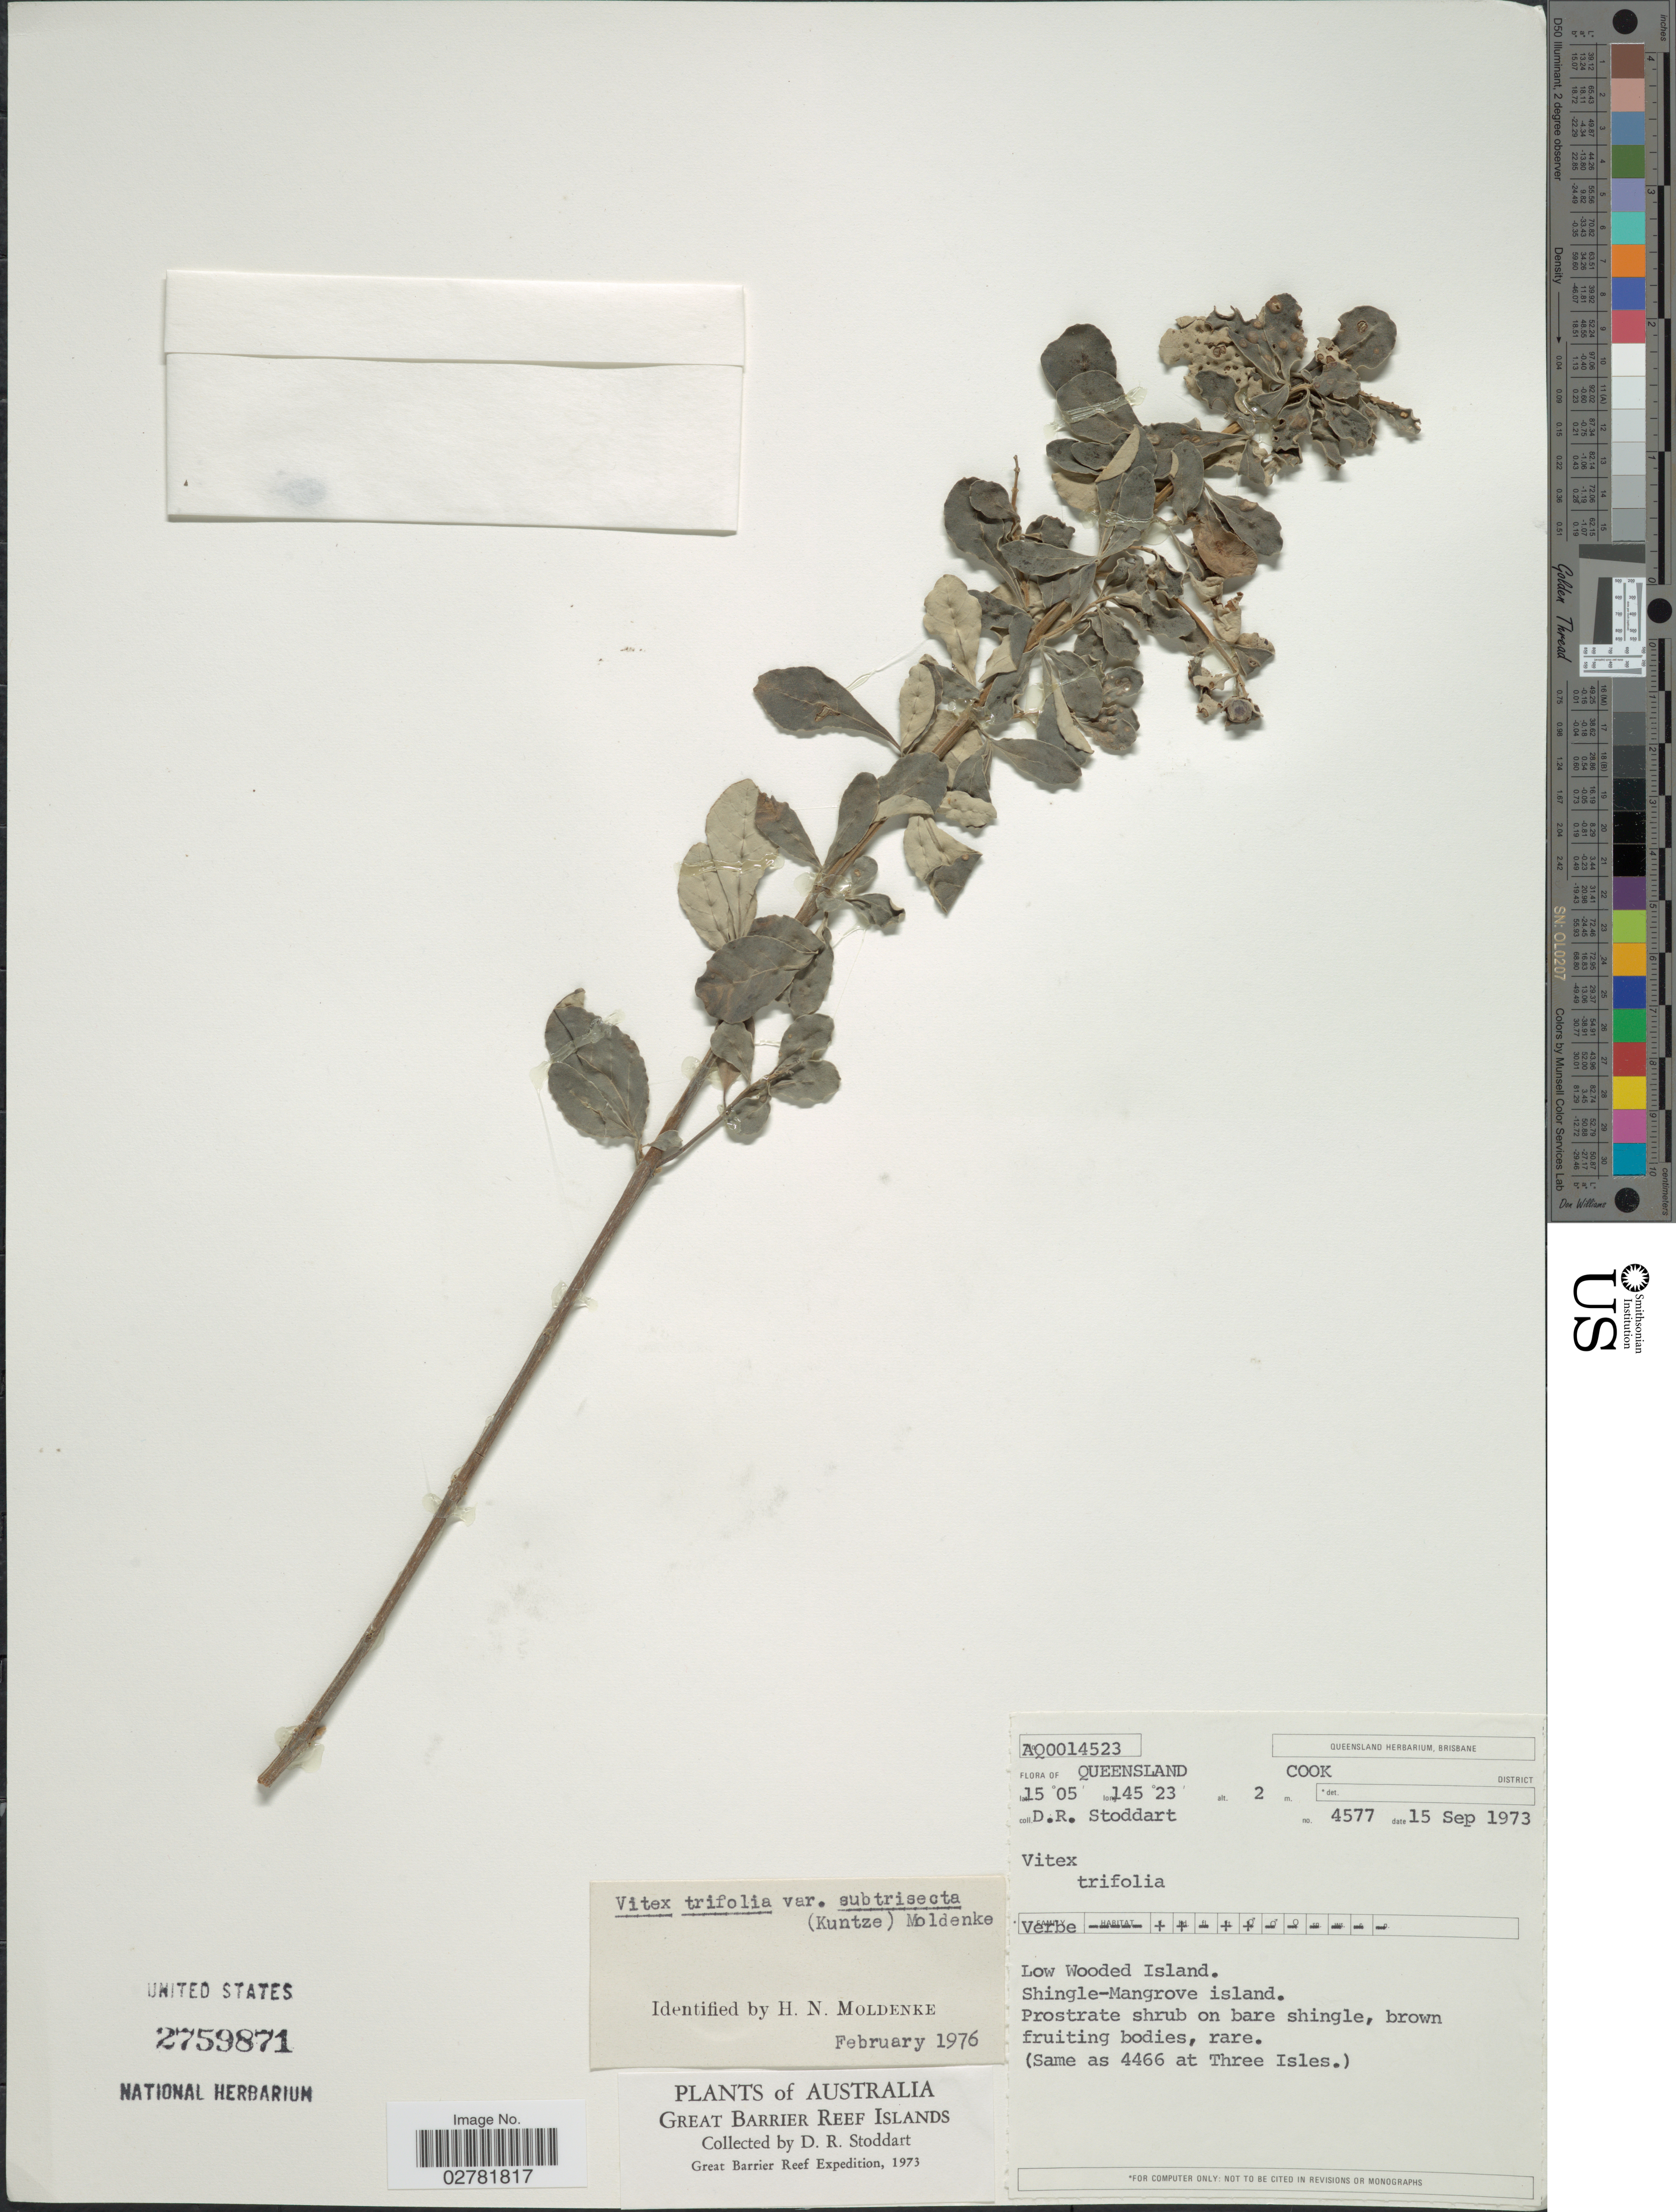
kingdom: Plantae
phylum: Tracheophyta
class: Magnoliopsida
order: Lamiales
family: Lamiaceae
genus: Vitex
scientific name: Vitex ovata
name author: Thunb.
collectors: D. R. Stoddart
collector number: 4577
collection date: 1973-09-15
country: Australia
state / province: Queensland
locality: Great Barrier Reef Islands. Cook District. Low Wooded Island. Shingle-Mangrove Island.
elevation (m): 2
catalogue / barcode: US 2759871